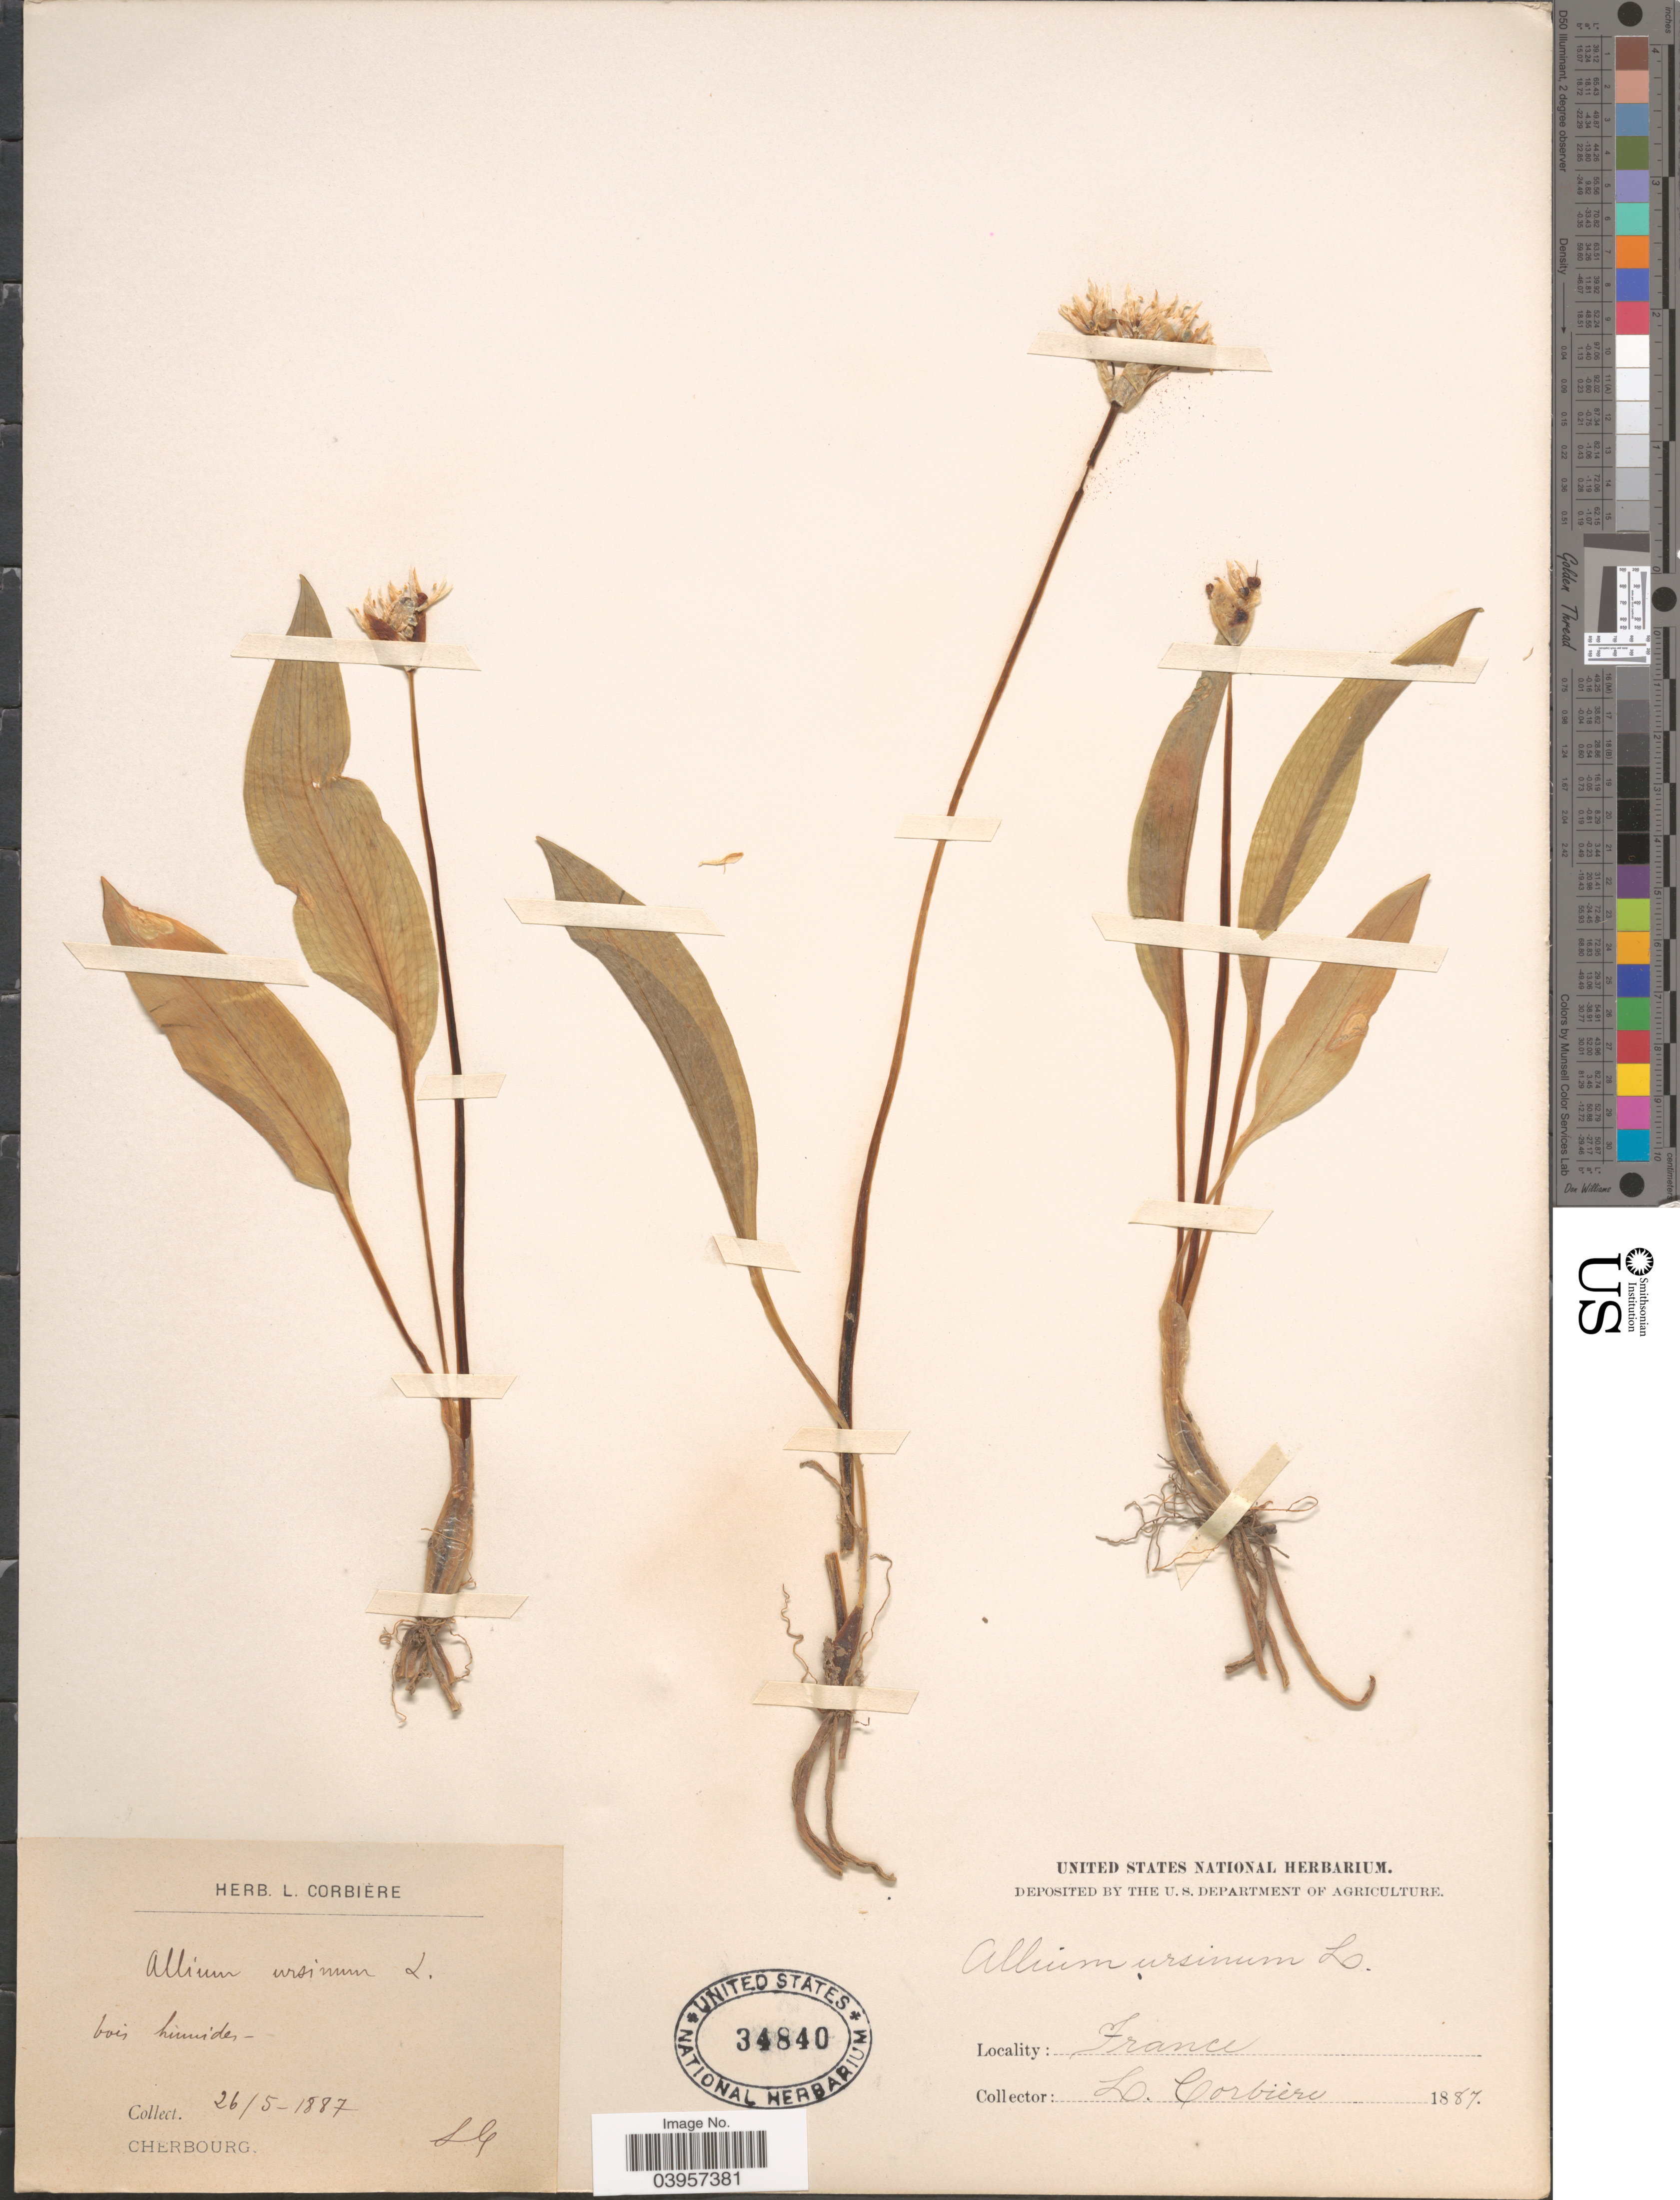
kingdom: Plantae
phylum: Tracheophyta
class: Liliopsida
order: Asparagales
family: Amaryllidaceae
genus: Allium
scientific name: Allium ursinum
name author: L.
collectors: L. Corbière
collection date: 1887-05-26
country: France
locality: Bois humides. Cherbourg.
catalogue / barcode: US 34840